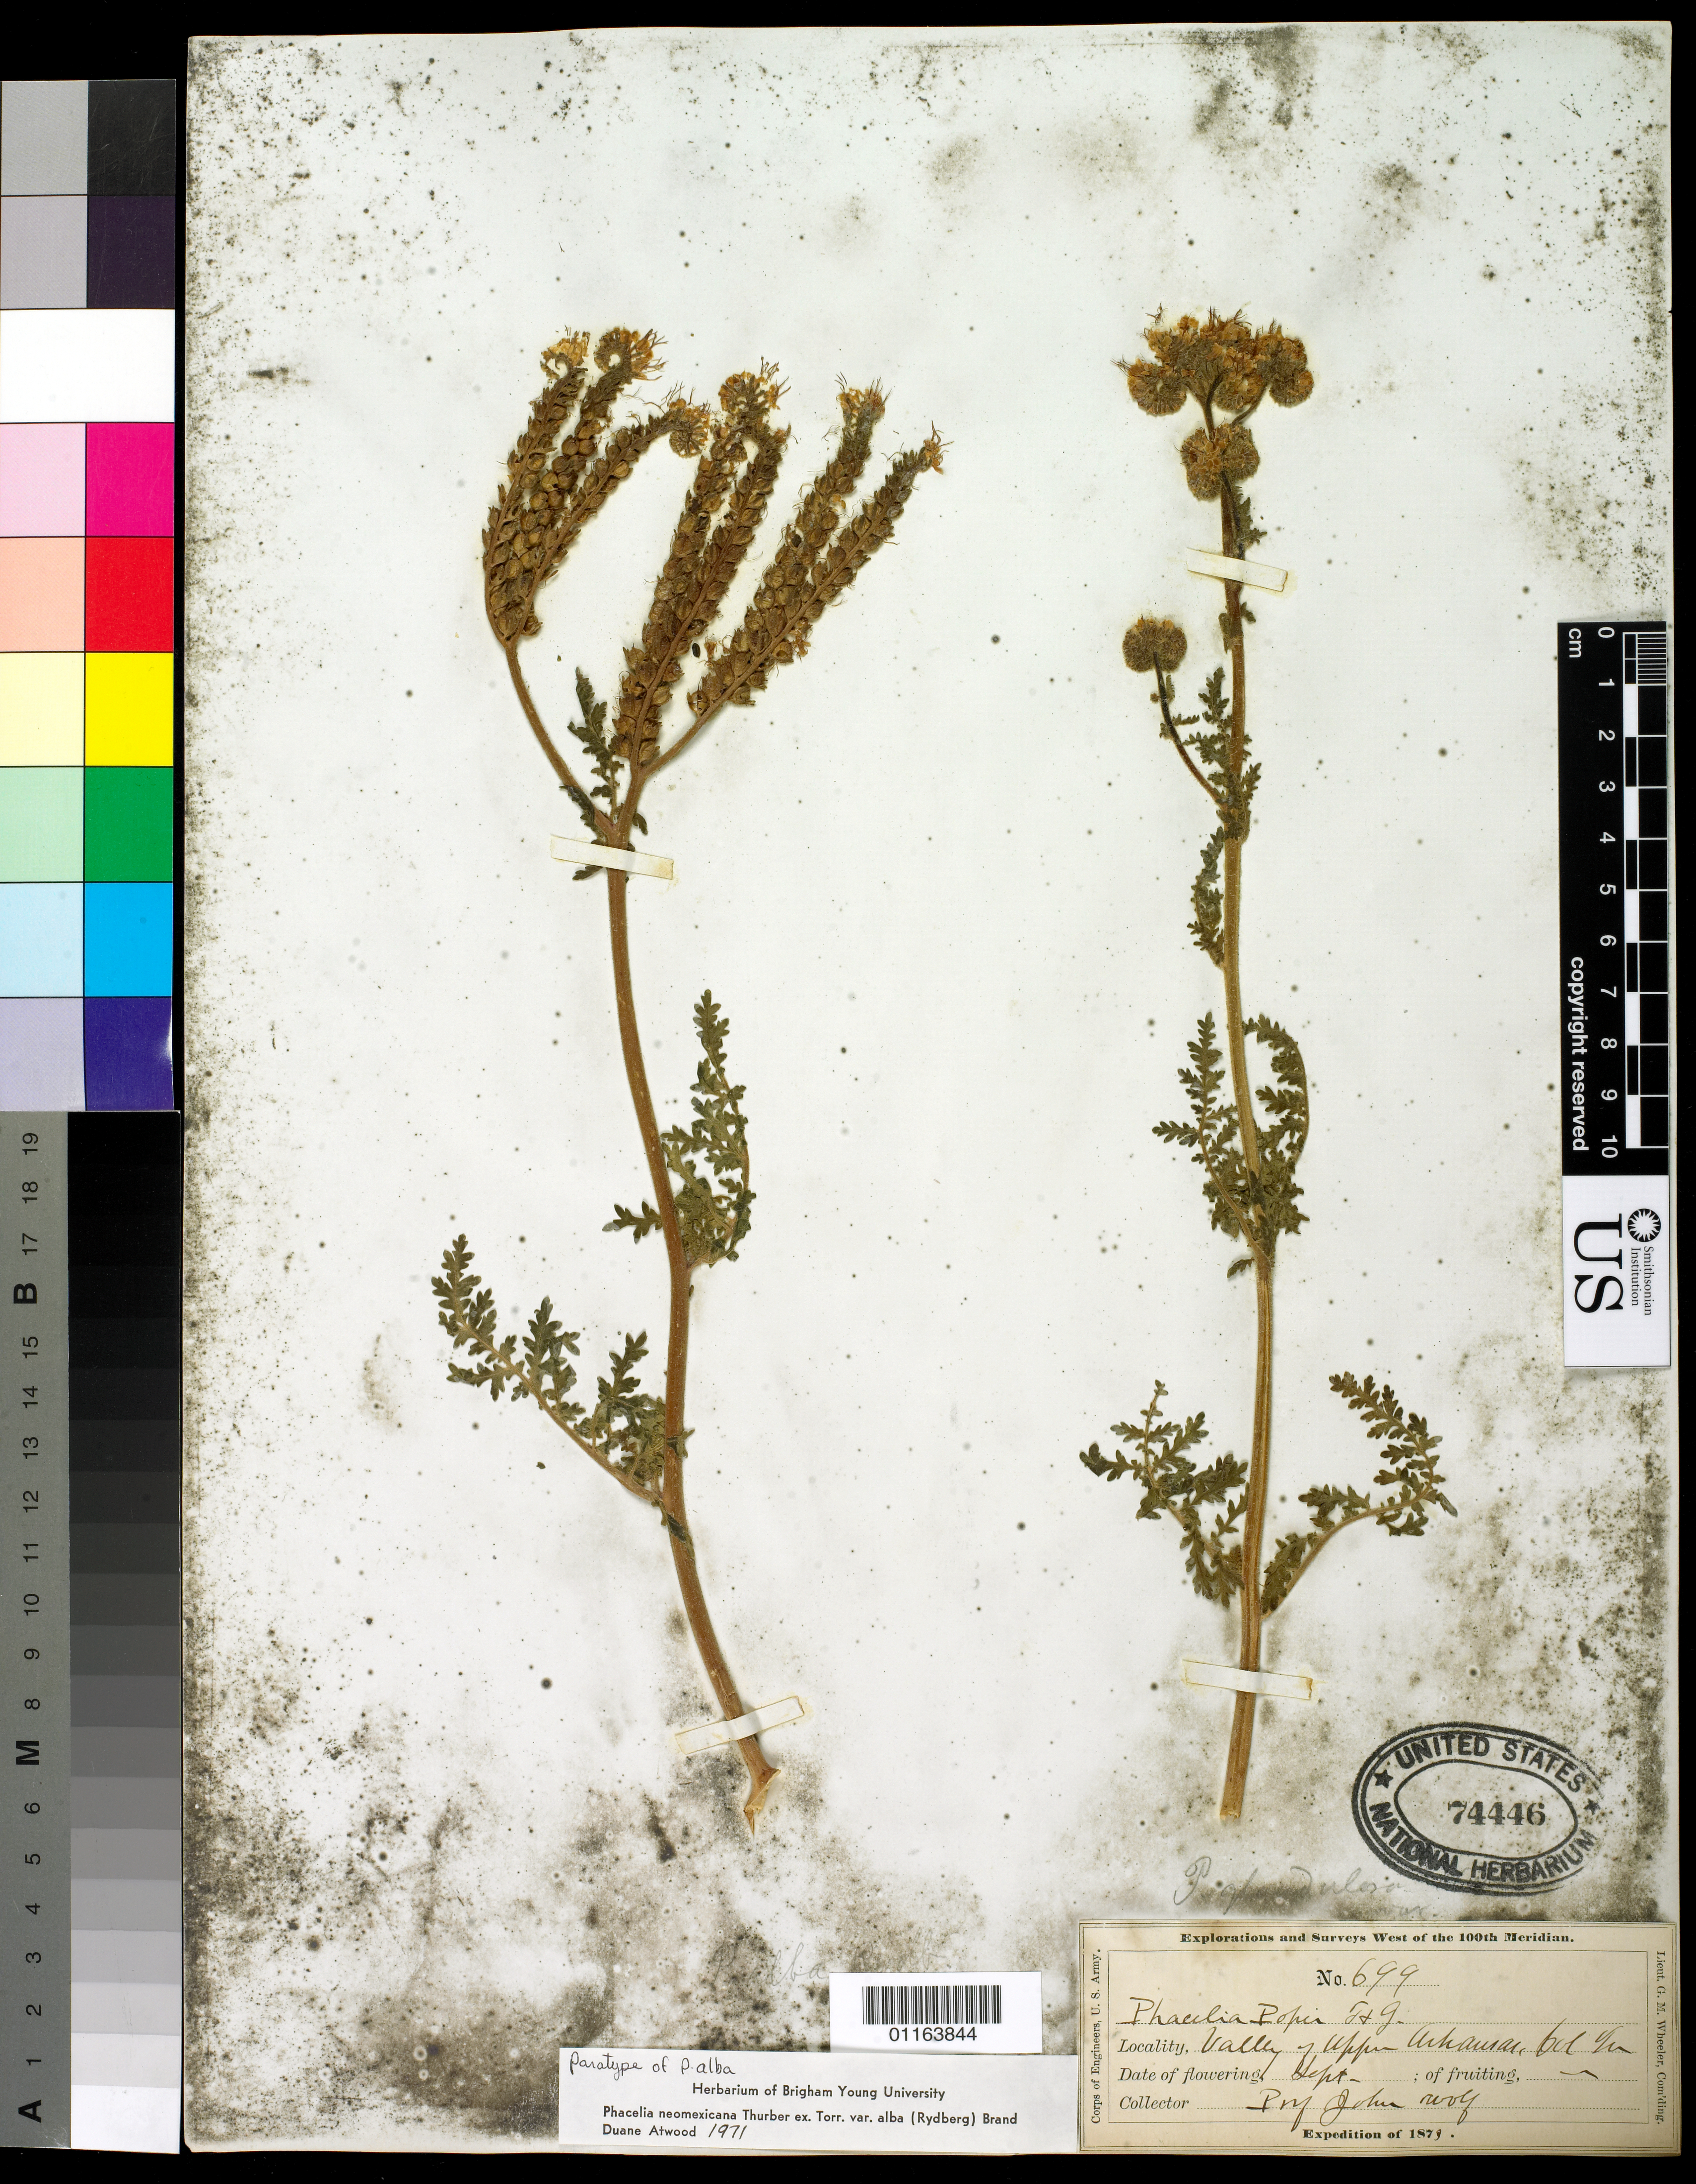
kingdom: Plantae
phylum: Tracheophyta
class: Magnoliopsida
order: Boraginales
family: Hydrophyllaceae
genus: Phacelia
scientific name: Phacelia neomexicana var. alba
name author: (Rydb.) Brand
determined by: Atwood, D.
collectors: J. Wolf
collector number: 699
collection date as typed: Sep 1873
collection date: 1873-09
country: United States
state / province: Colorado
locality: valley of Upper Arkansas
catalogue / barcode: US 74446